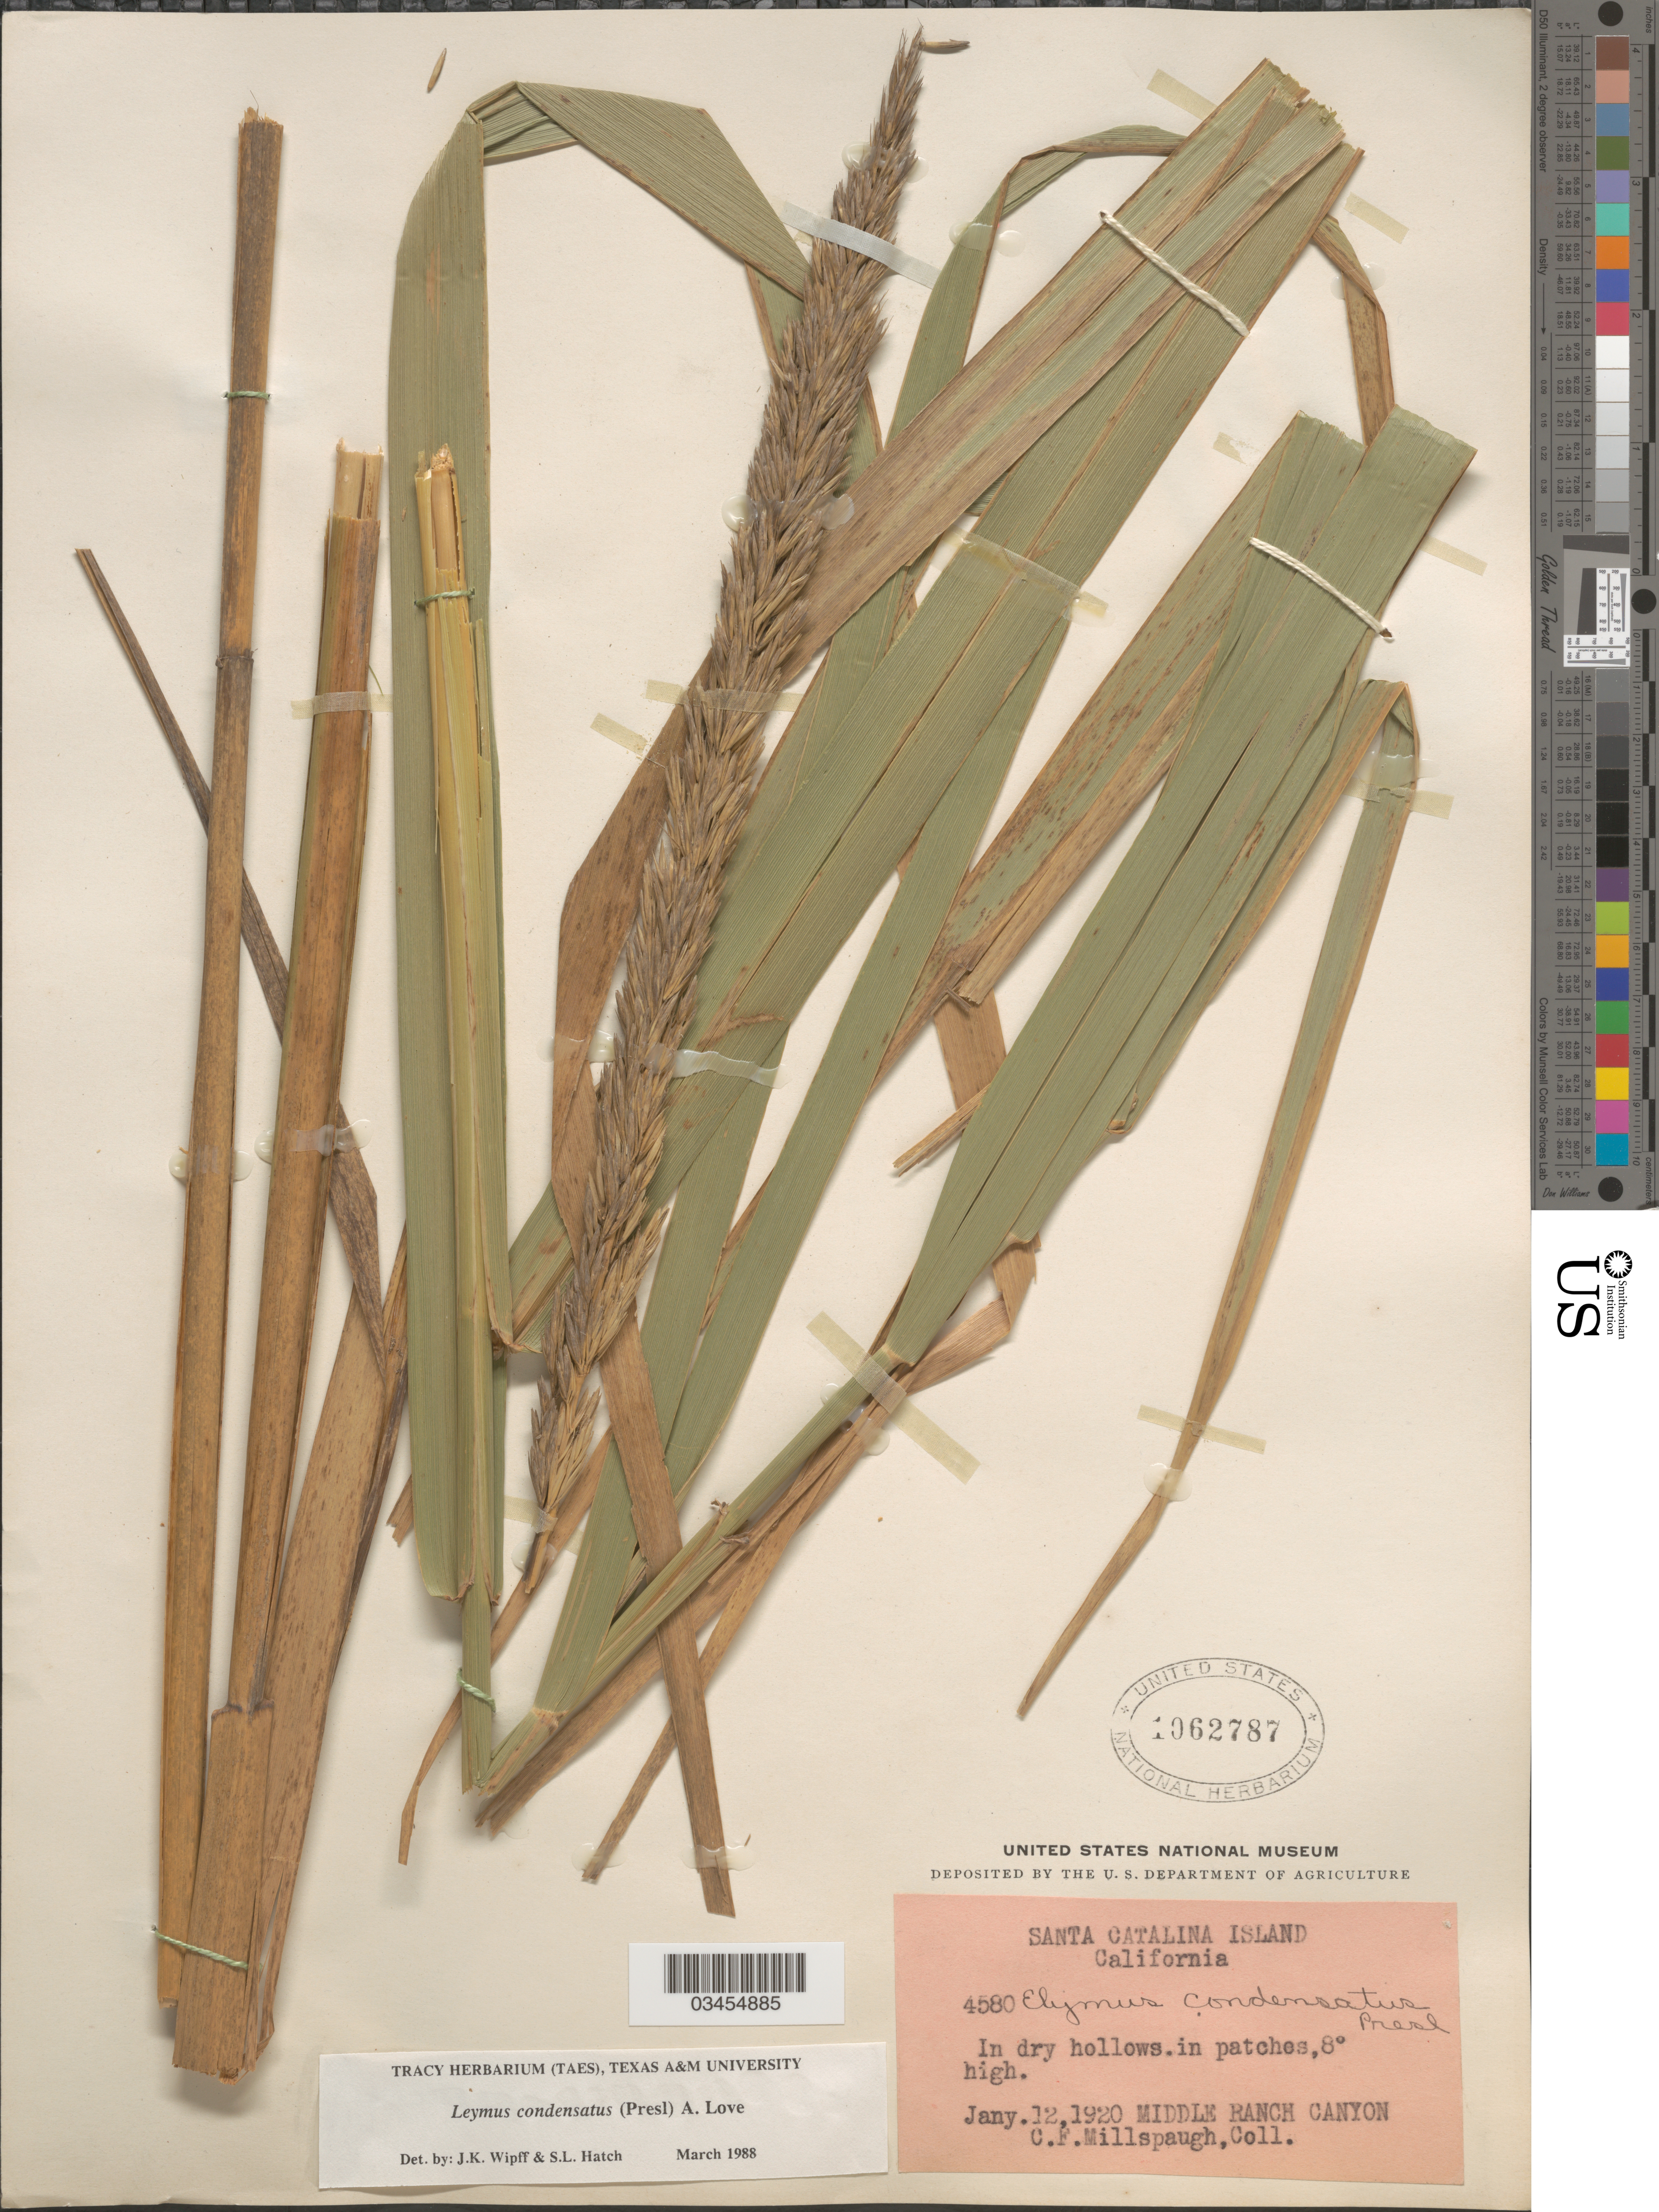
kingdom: Plantae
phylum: Tracheophyta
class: Liliopsida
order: Poales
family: Poaceae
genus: Leymus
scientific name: Leymus condensatus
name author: (J. Presl) Á. Löve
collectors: C. F. Millspaugh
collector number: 4580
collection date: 1920-01-12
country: United States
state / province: California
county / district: Los Angeles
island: Santa Catalina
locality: Santa Catalina Island. In dry hollows. Middle Ranch Canyon.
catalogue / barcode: US 1062787